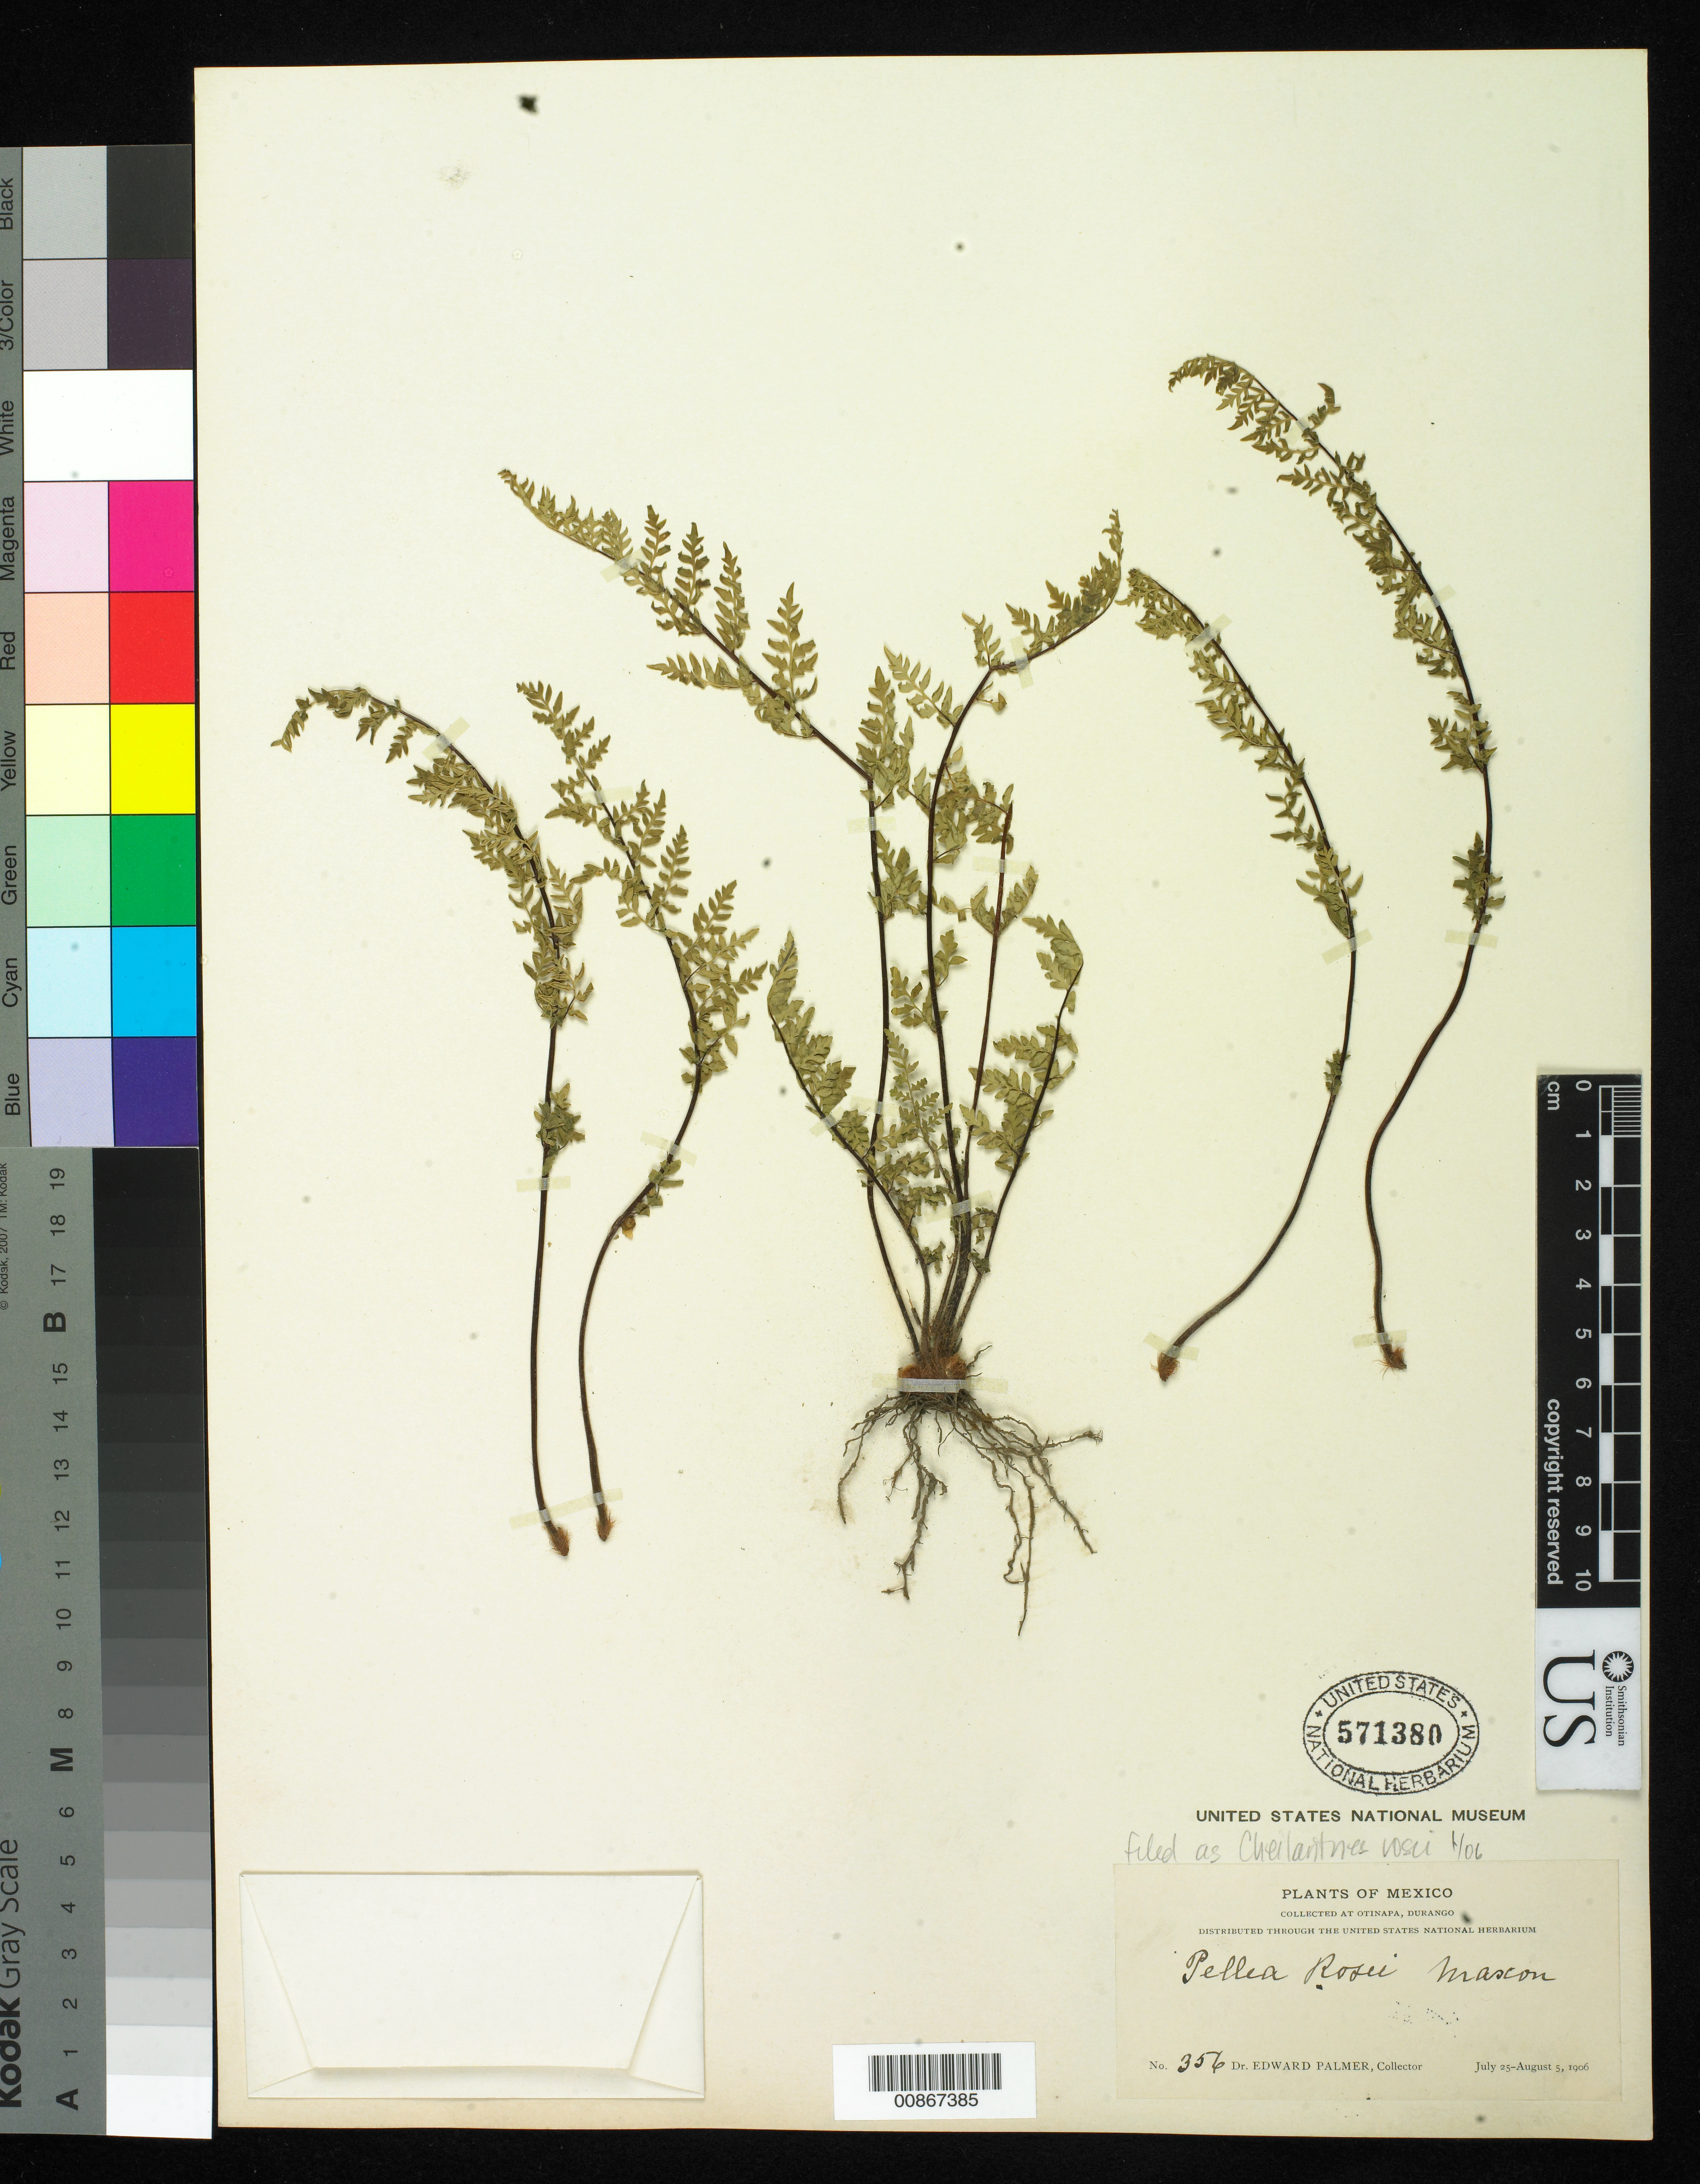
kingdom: Plantae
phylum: Tracheophyta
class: Polypodiopsida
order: Polypodiales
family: Pteridaceae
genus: Notholaena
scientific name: Notholaena rosei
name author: Maxon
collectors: E. Palmer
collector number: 356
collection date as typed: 25 Jul 1906 to 05 Aug 1906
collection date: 1906-07-25/1906-08-05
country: Mexico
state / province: Durango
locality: Otinapa, Durango.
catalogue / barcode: US 571380